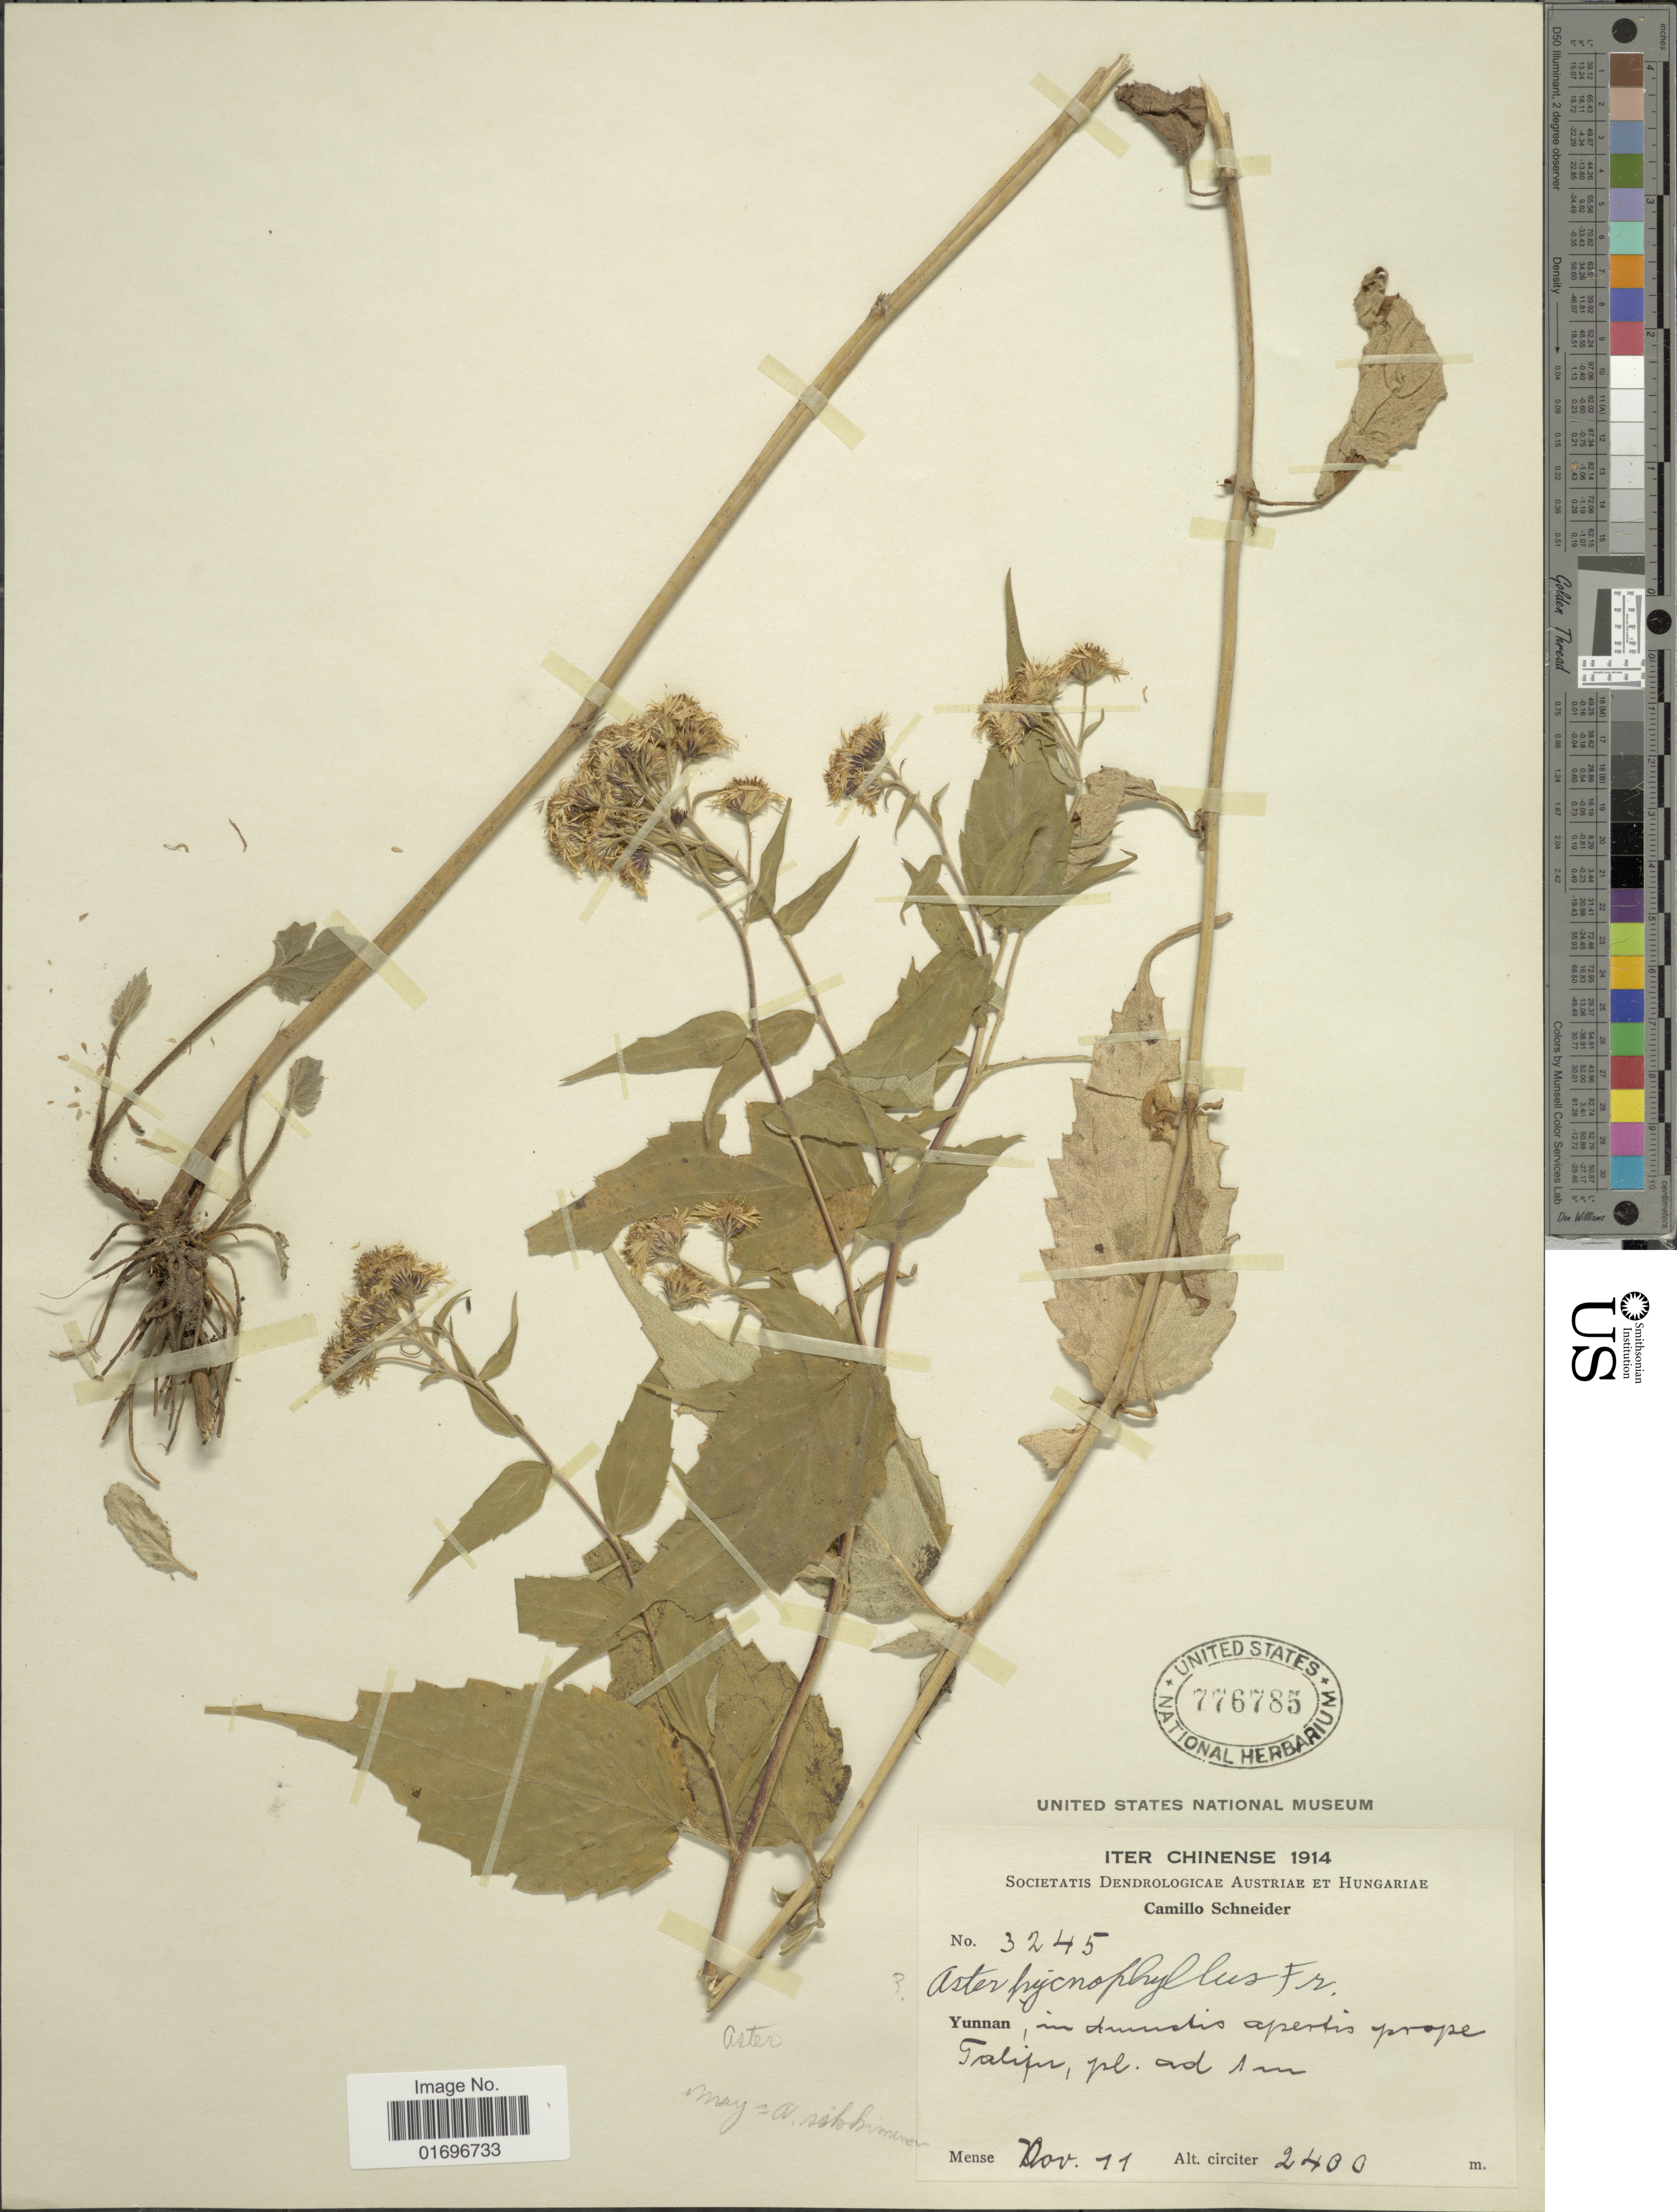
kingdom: Plantae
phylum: Tracheophyta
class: Magnoliopsida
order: Asterales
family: Asteraceae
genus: Aster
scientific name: Aster pycnophyllus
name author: W.W. Sm.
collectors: C. K. Schneider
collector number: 3245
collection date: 1914-11-11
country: China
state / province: Yunnan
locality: Yunnan, in dunestis apertis prope Talipi [interpreted]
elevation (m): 2400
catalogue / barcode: US 776785